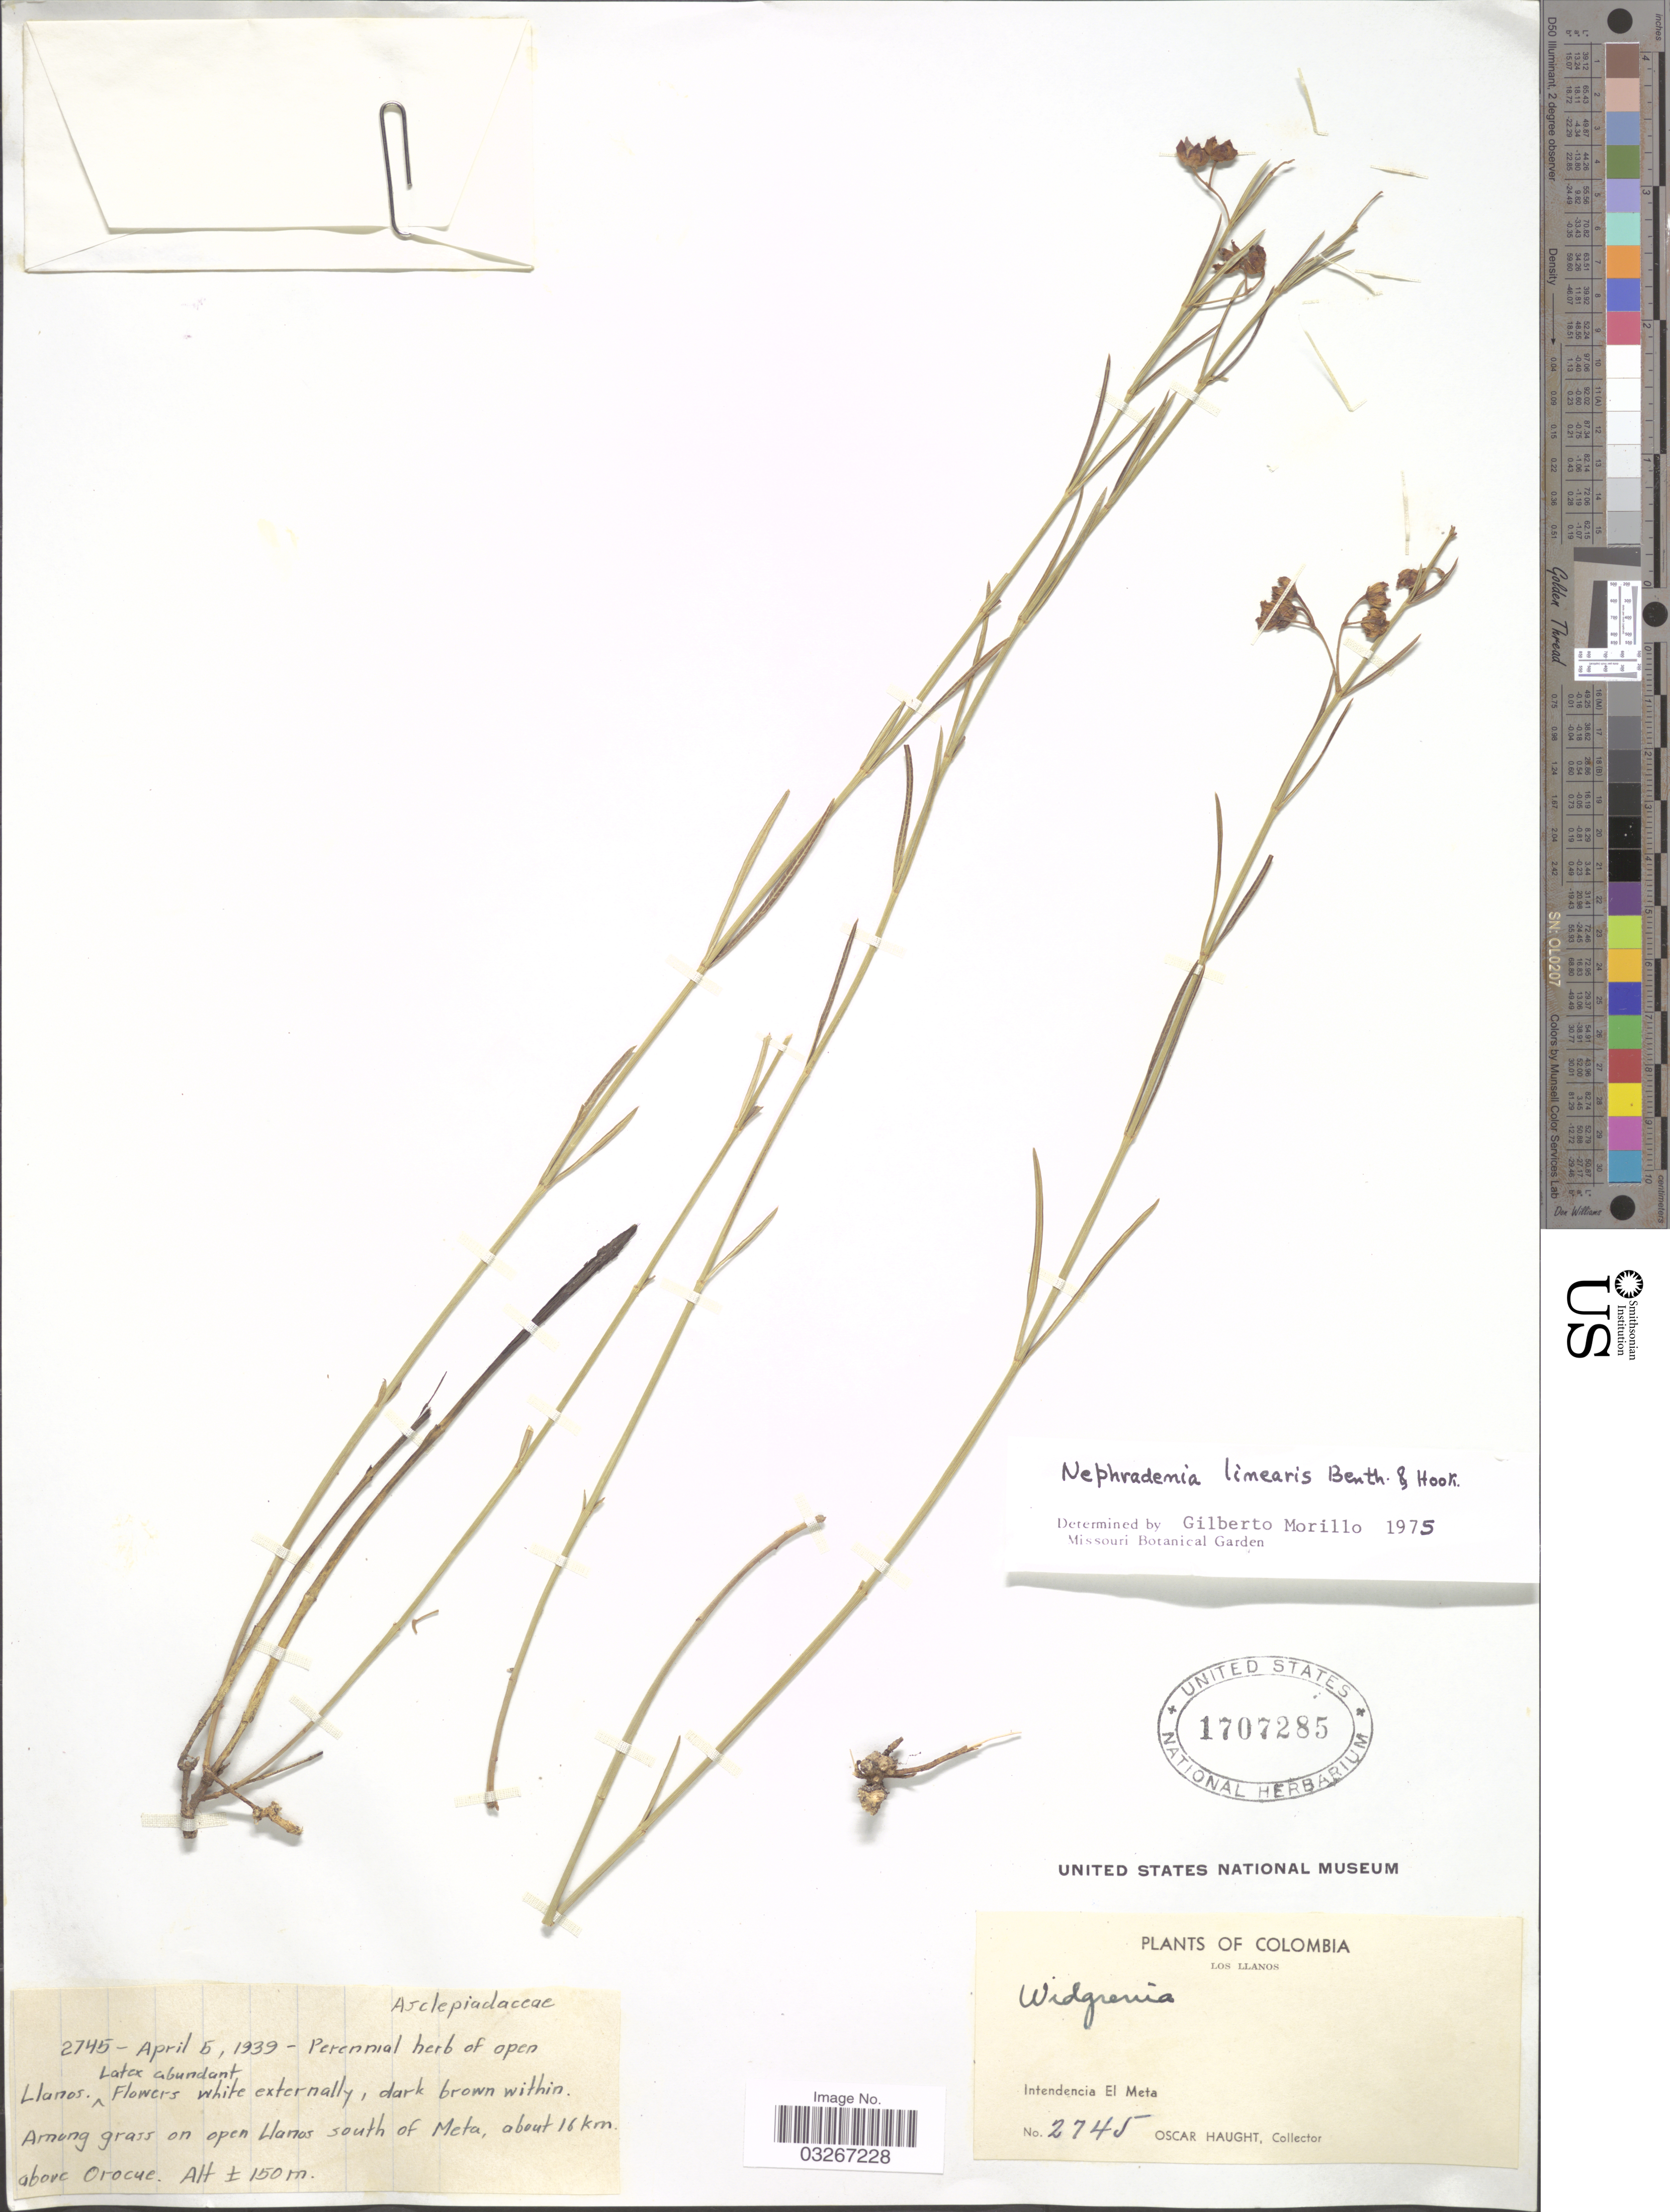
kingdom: Plantae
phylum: Tracheophyta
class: Magnoliopsida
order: Gentianales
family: Apocynaceae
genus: Nephradenia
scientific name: Nephradenia linearis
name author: Benth. ex E. Fourn.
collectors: O. Haught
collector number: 2745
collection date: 1939-04-05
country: Colombia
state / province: Meta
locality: Los Llanos. Intendencia El Meta. Llanos south of Meta, about 16 km. above Orocue.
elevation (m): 150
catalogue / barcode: US 1707285